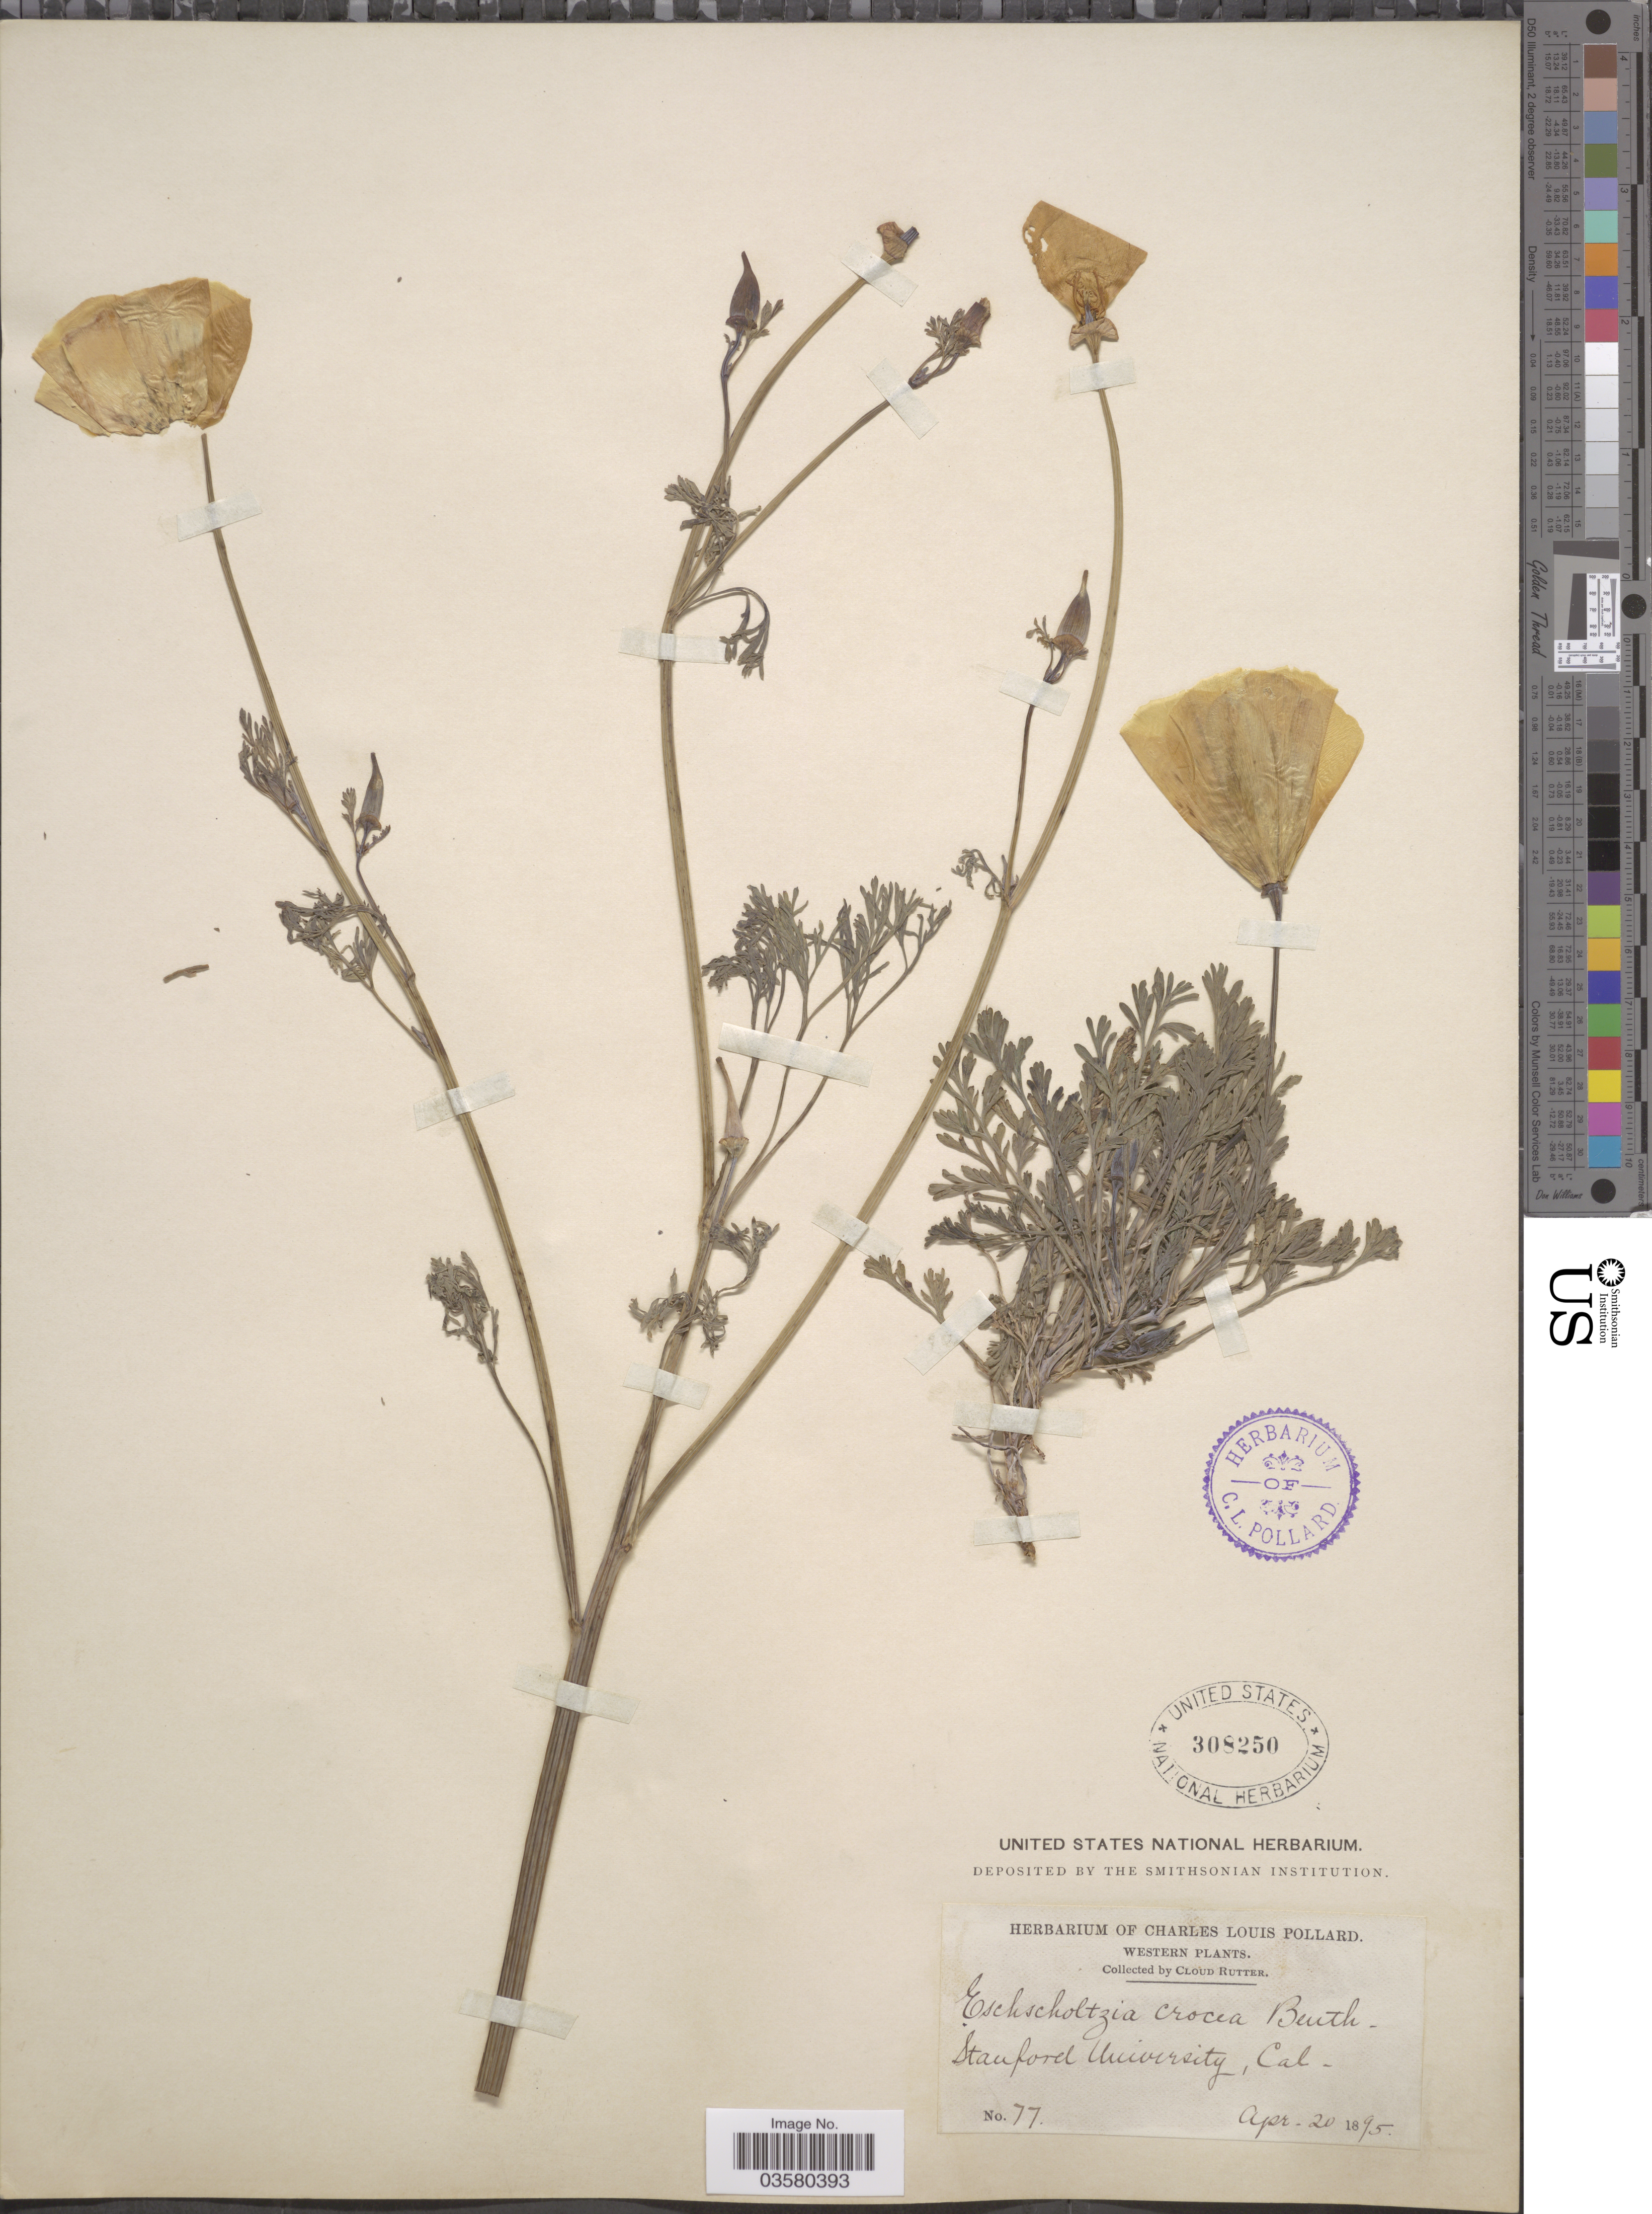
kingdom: Plantae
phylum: Tracheophyta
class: Magnoliopsida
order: Ranunculales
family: Papaveraceae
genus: Eschscholzia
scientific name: Eschscholzia californica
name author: Cham.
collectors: C. Rutter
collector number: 77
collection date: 1895-04-20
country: United States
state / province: California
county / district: Santa Clara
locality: Western. Stanford University.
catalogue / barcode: US 308250